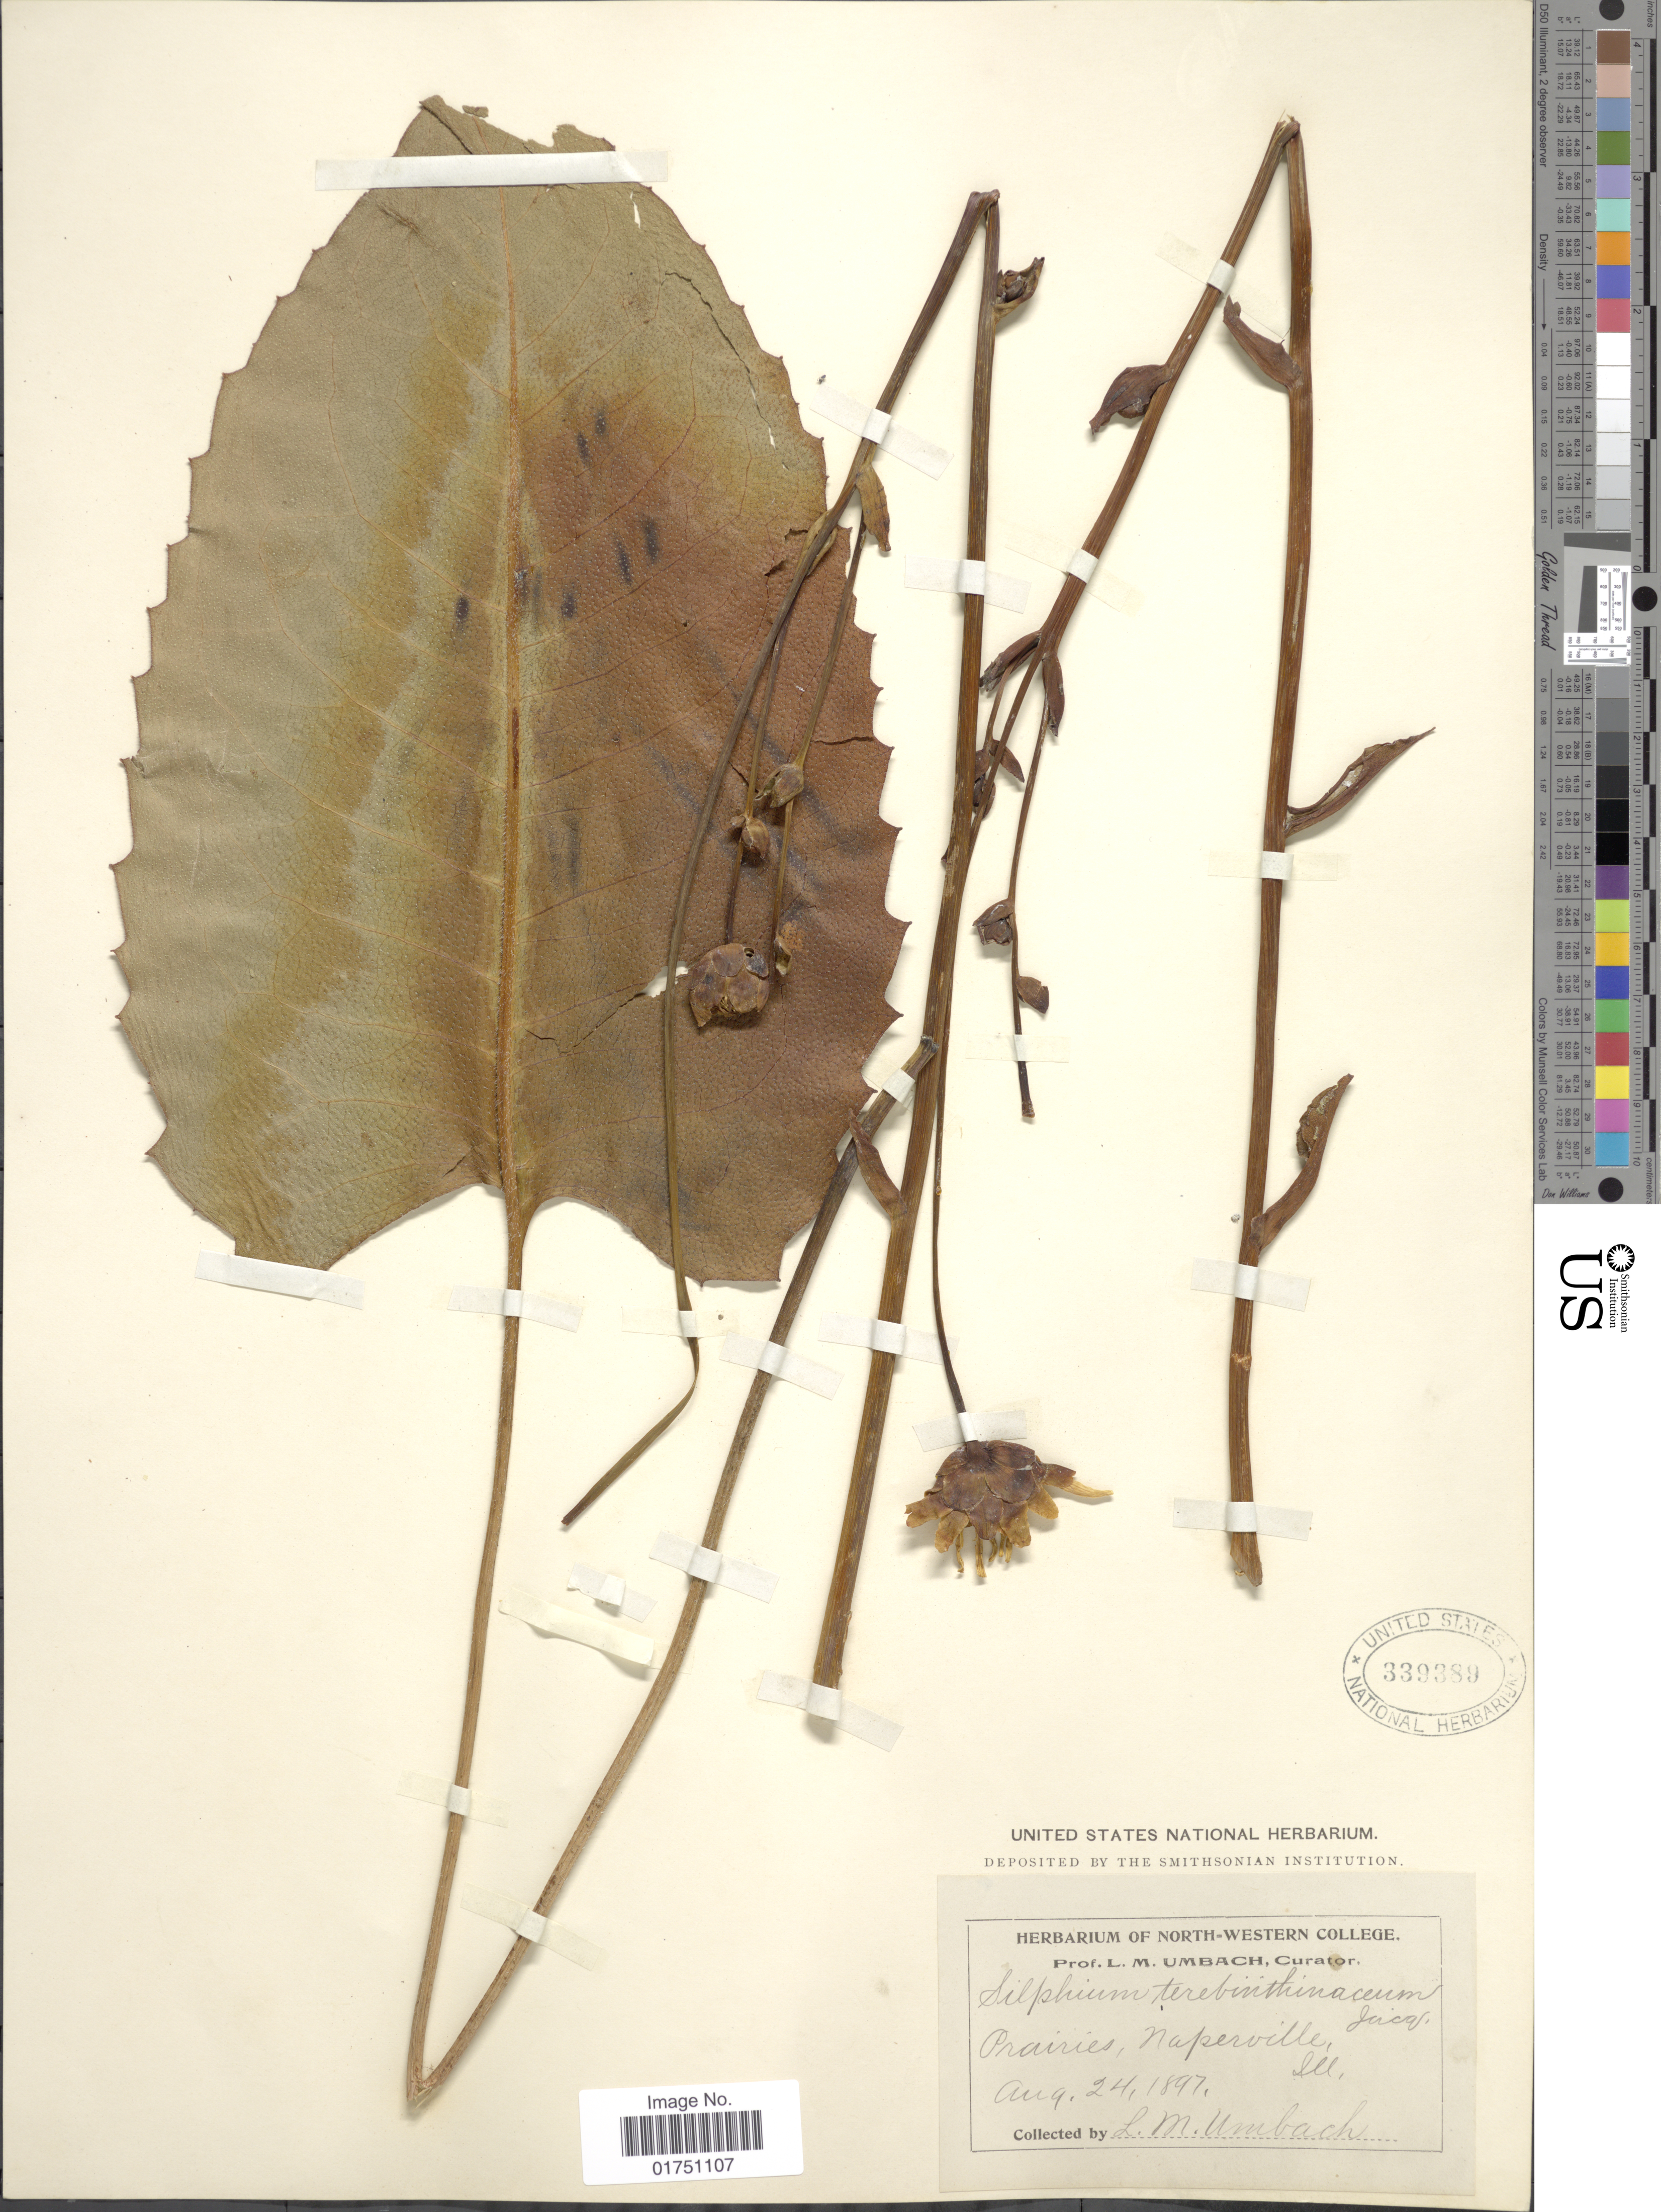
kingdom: Plantae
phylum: Tracheophyta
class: Magnoliopsida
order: Asterales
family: Asteraceae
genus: Silphium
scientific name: Silphium terebinthinaceum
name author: Jacq.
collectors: L. M. Umbach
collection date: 1897-08-24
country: United States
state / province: Illinois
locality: Prairies, Naperville, Ill.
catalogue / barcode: US 339389